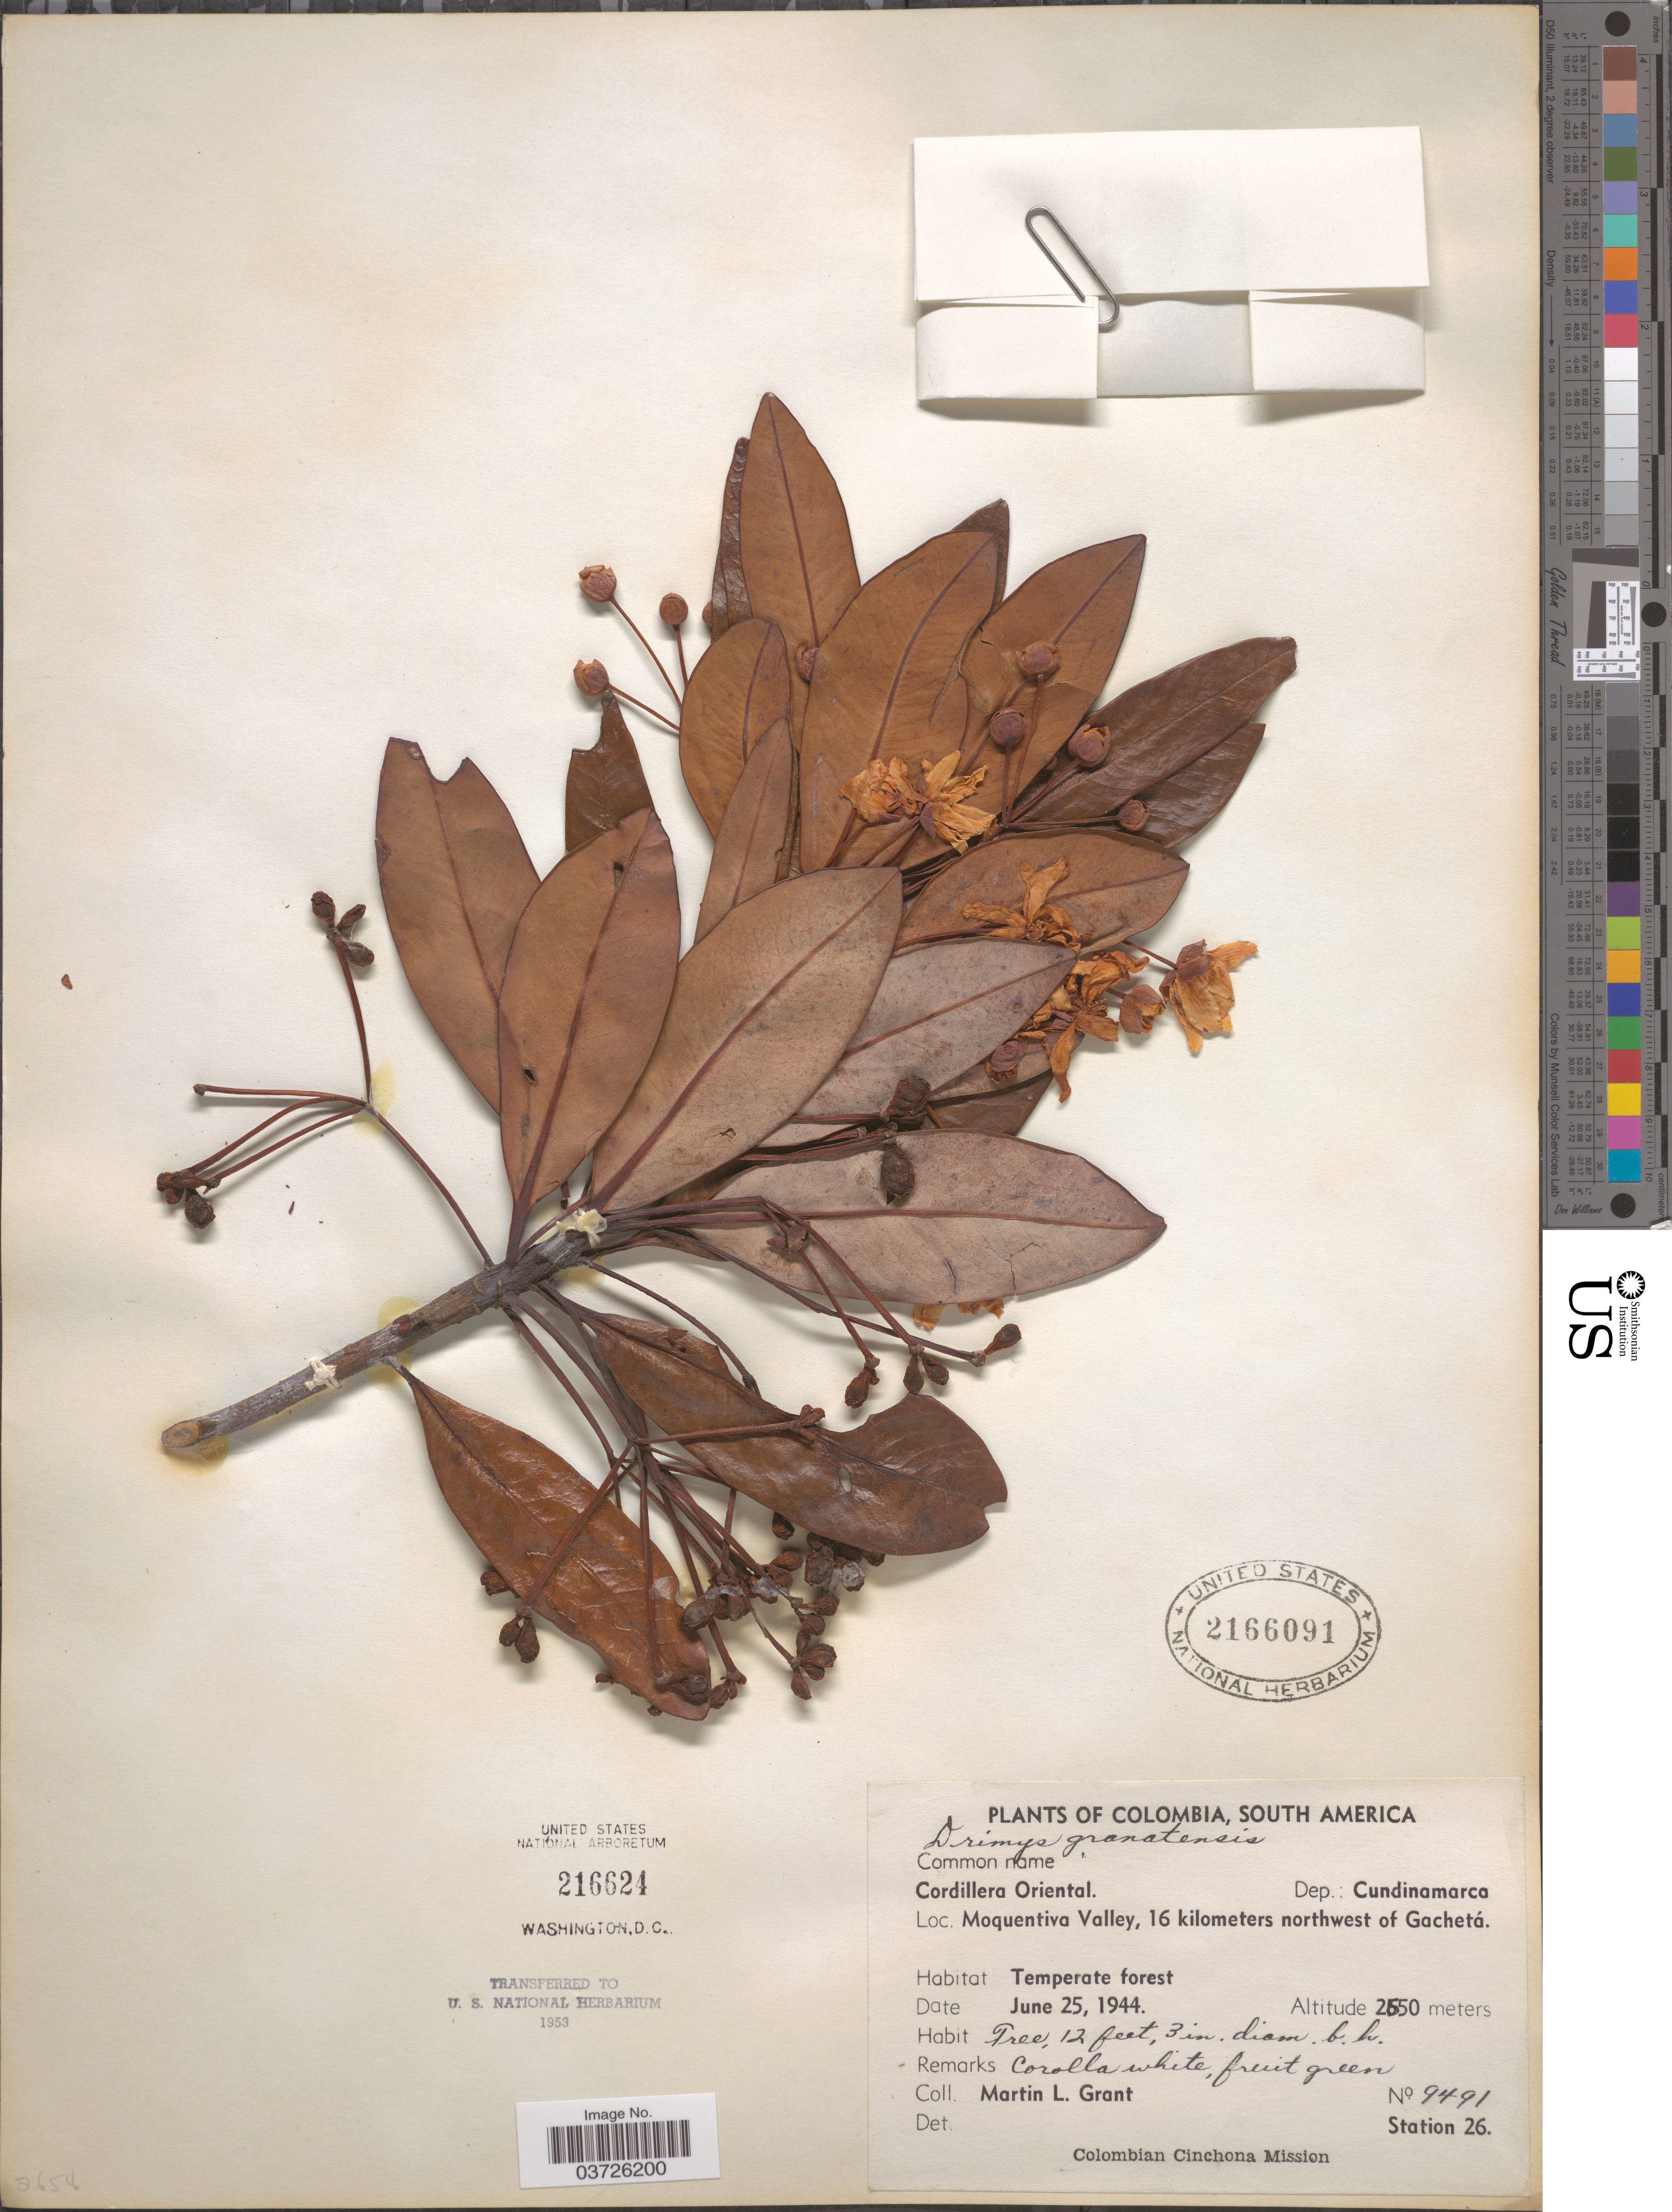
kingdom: Plantae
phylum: Tracheophyta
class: Magnoliopsida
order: Canellales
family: Winteraceae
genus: Drimys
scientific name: Drimys granadensis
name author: L. f.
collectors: M. L. Grant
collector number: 9491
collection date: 1944-06-25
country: Colombia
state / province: Cundinamarca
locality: Cordillera Oriental. Dep.: Cundinamarca. Moquentiva Valley, 16 kilometers northwest of Gachetá. Station 26 [unsure placement].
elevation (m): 2550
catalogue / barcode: US 2166091